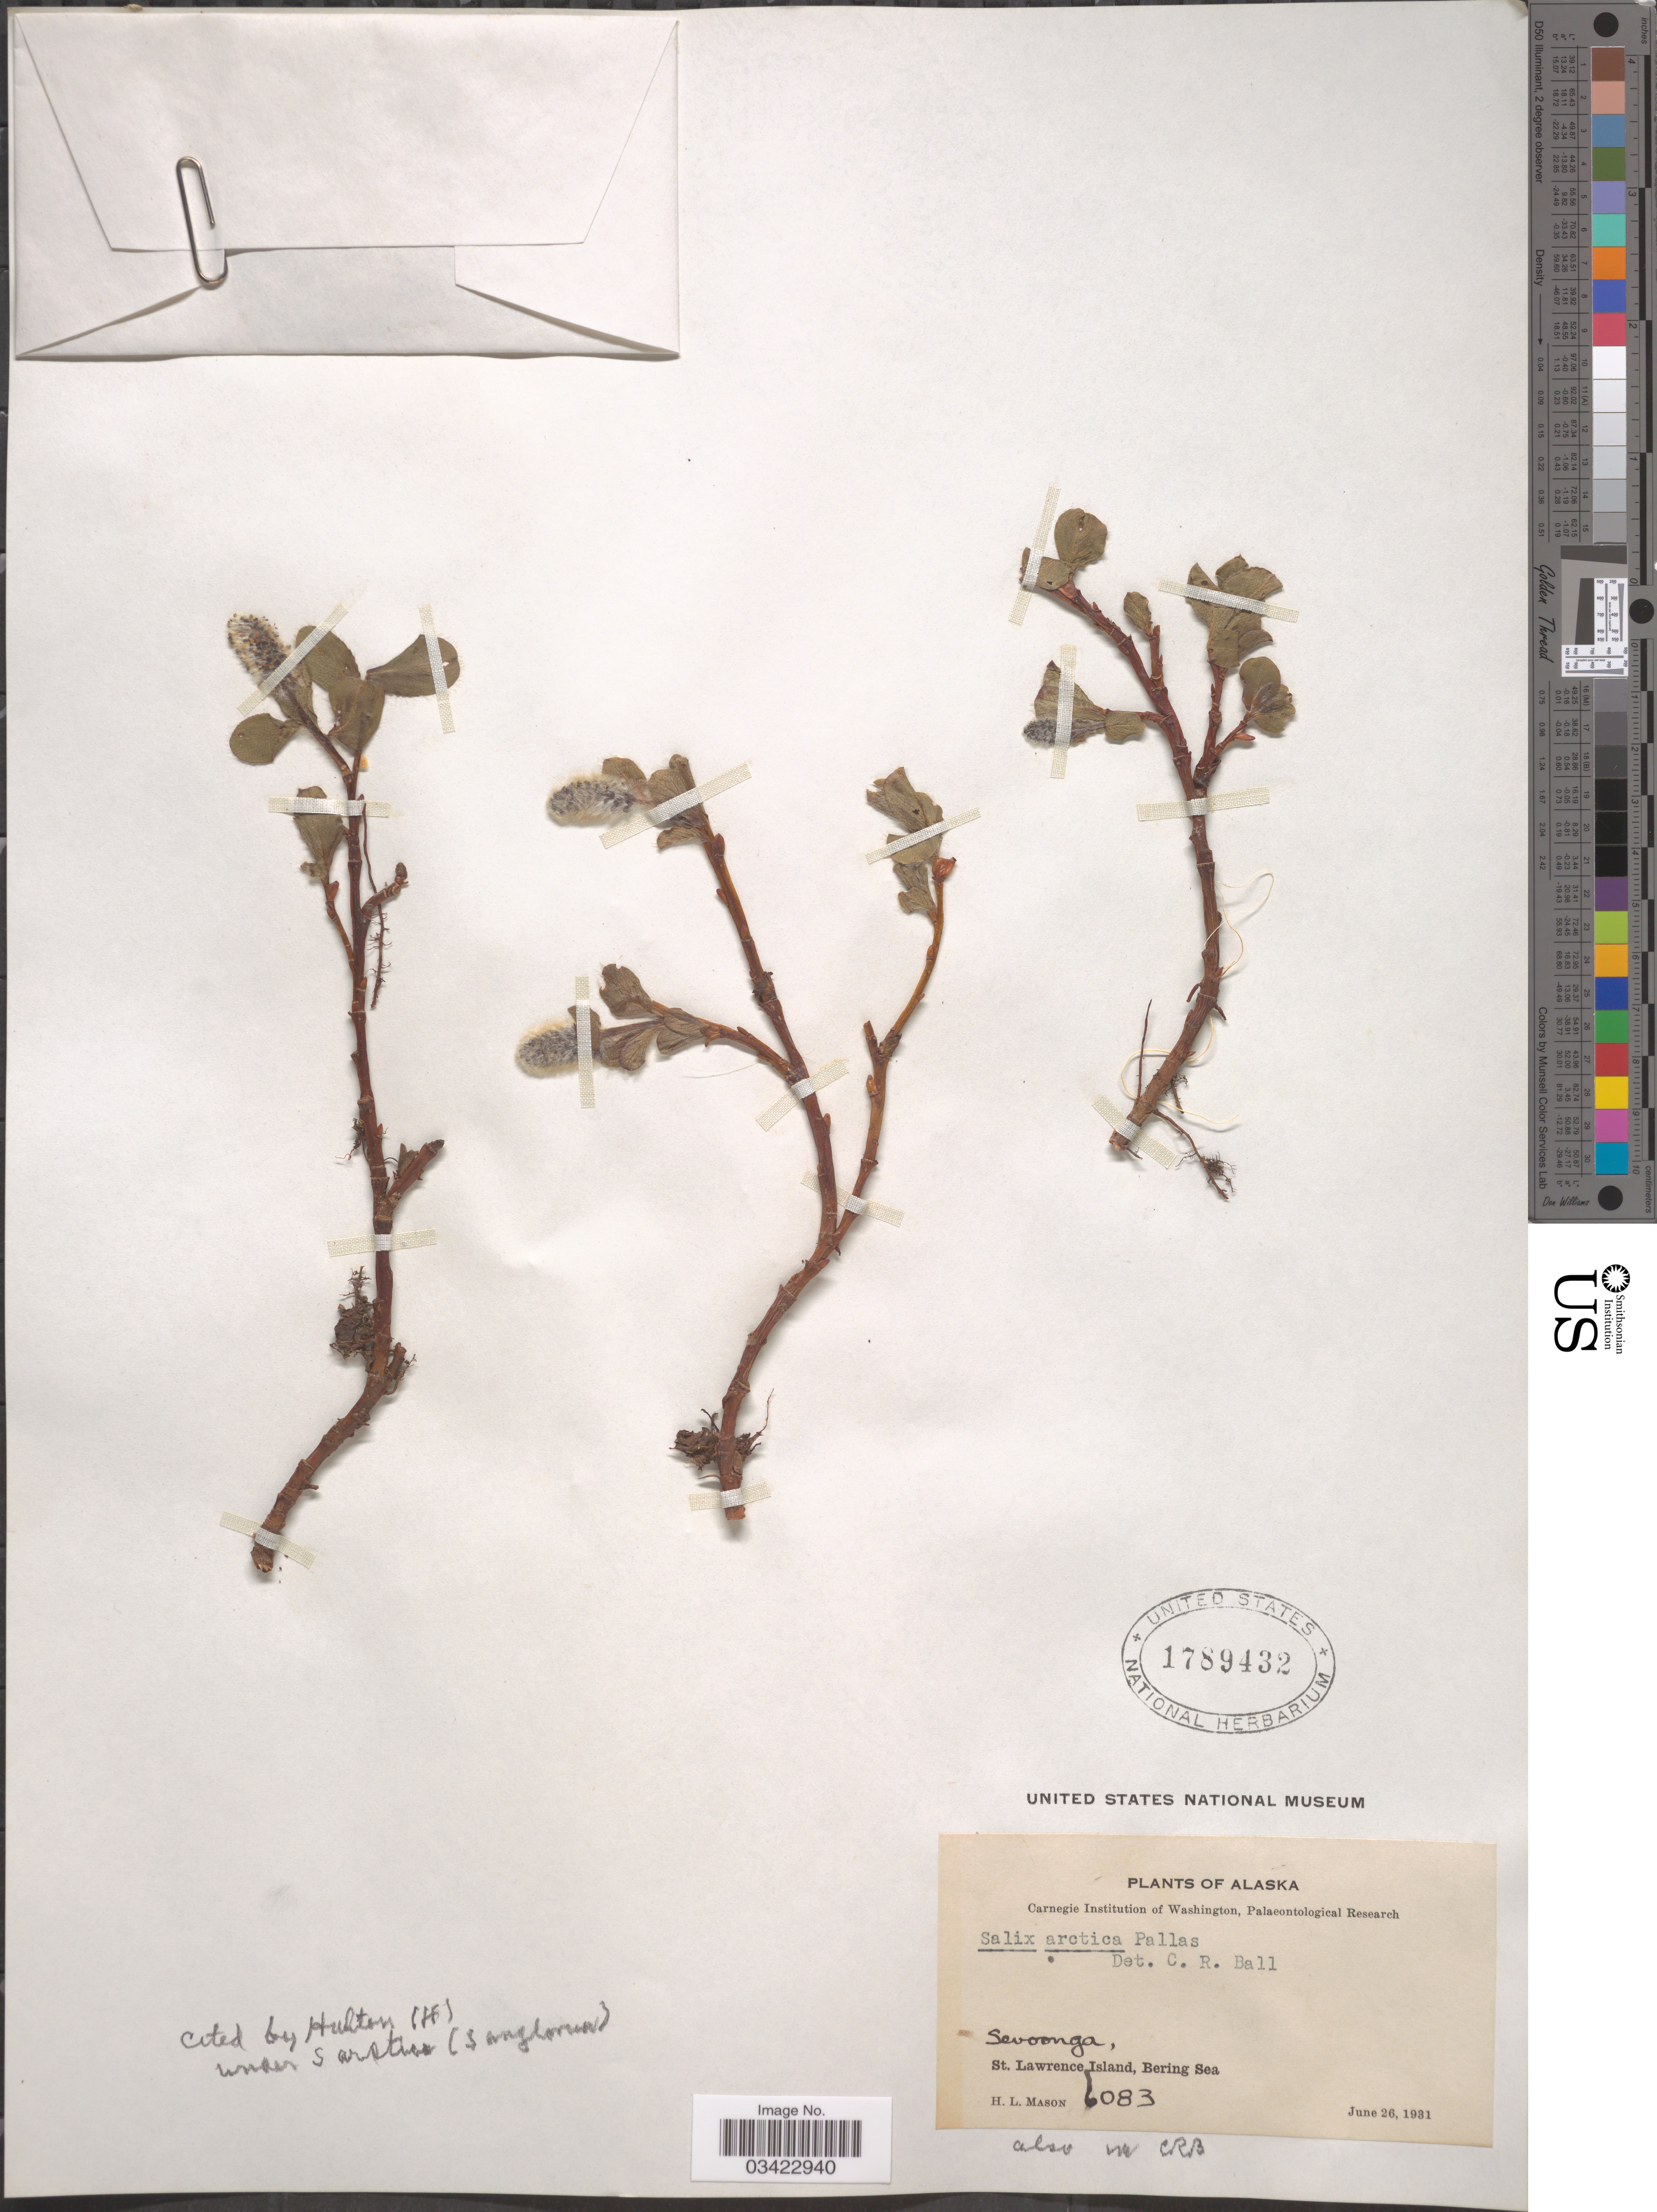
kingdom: Plantae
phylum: Tracheophyta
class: Magnoliopsida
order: Malpighiales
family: Salicaceae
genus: Salix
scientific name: Salix anglorum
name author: Cham.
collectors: H. L. Mason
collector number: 6083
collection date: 1931-06-26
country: United States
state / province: Alaska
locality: Savoonga. St. Lawrence Island, Bering Sea.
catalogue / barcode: US 1789432